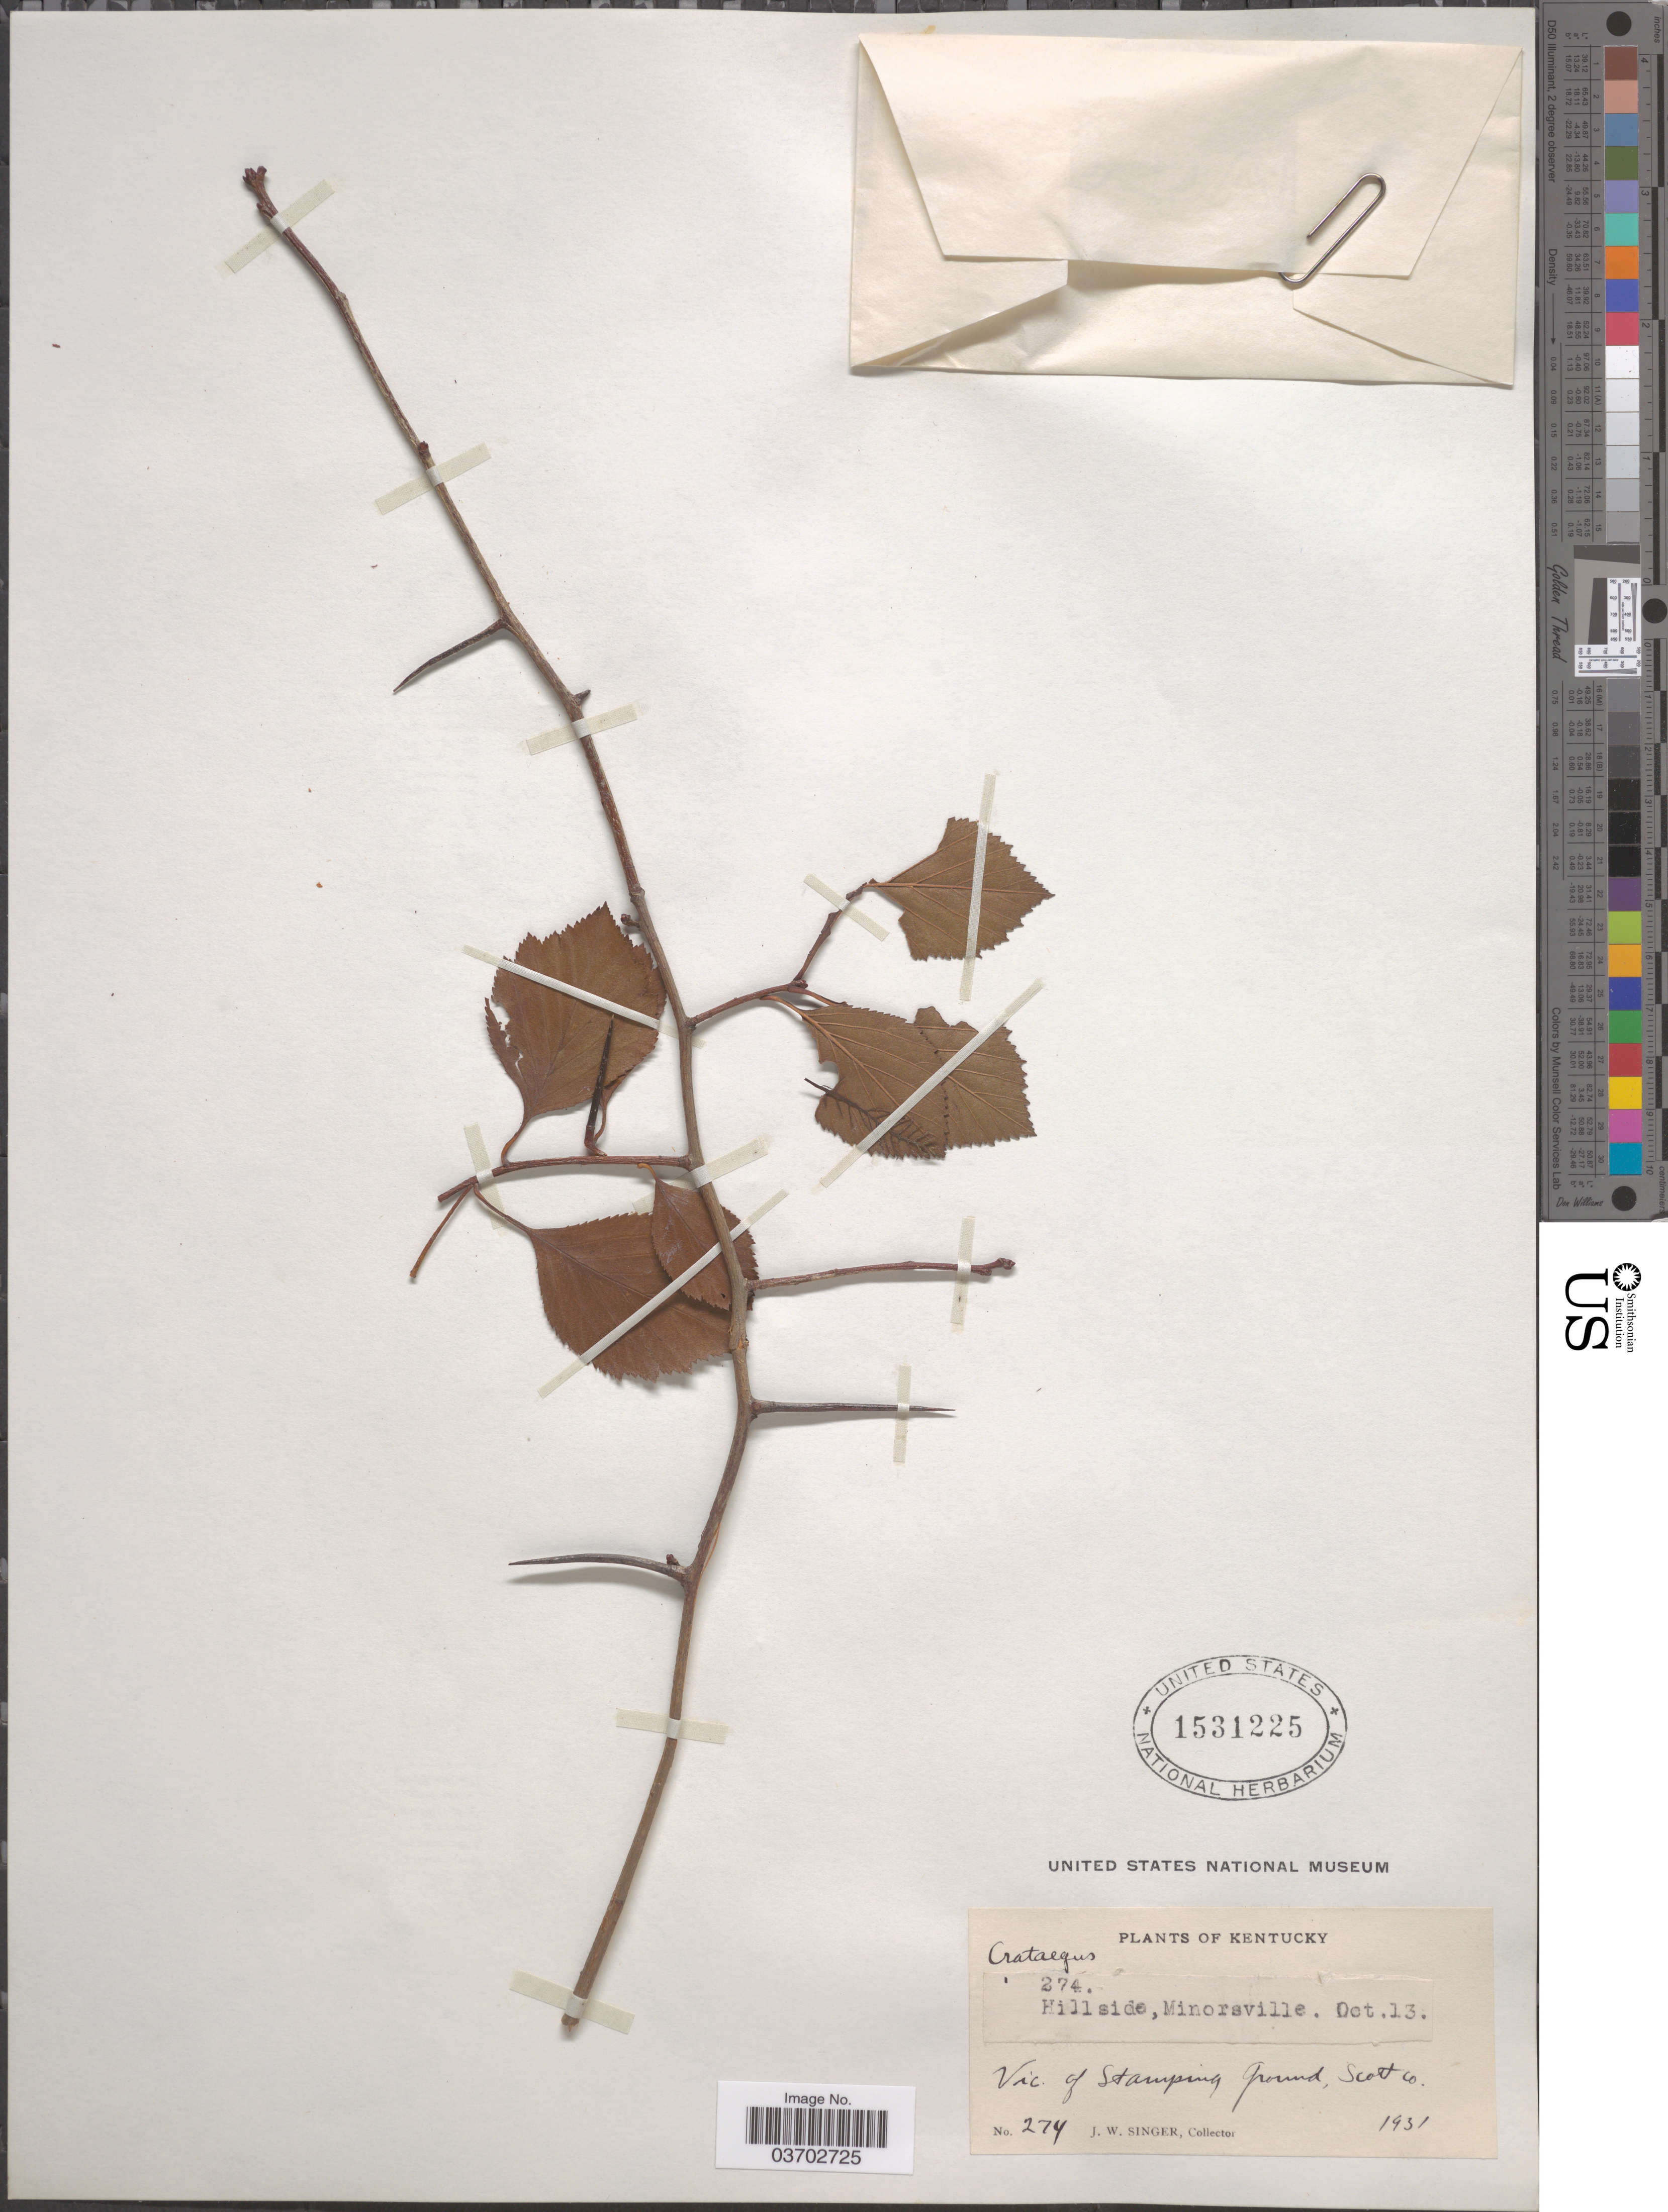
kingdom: Plantae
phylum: Tracheophyta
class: Magnoliopsida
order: Rosales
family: Rosaceae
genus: Crataegus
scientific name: Crataegus sp.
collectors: J. EW. Singer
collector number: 274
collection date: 1931-10-13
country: United States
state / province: Kentucky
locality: Hillside, Minorsville. Vic. of Stamping Ground, Scott Co.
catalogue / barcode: US 1531225